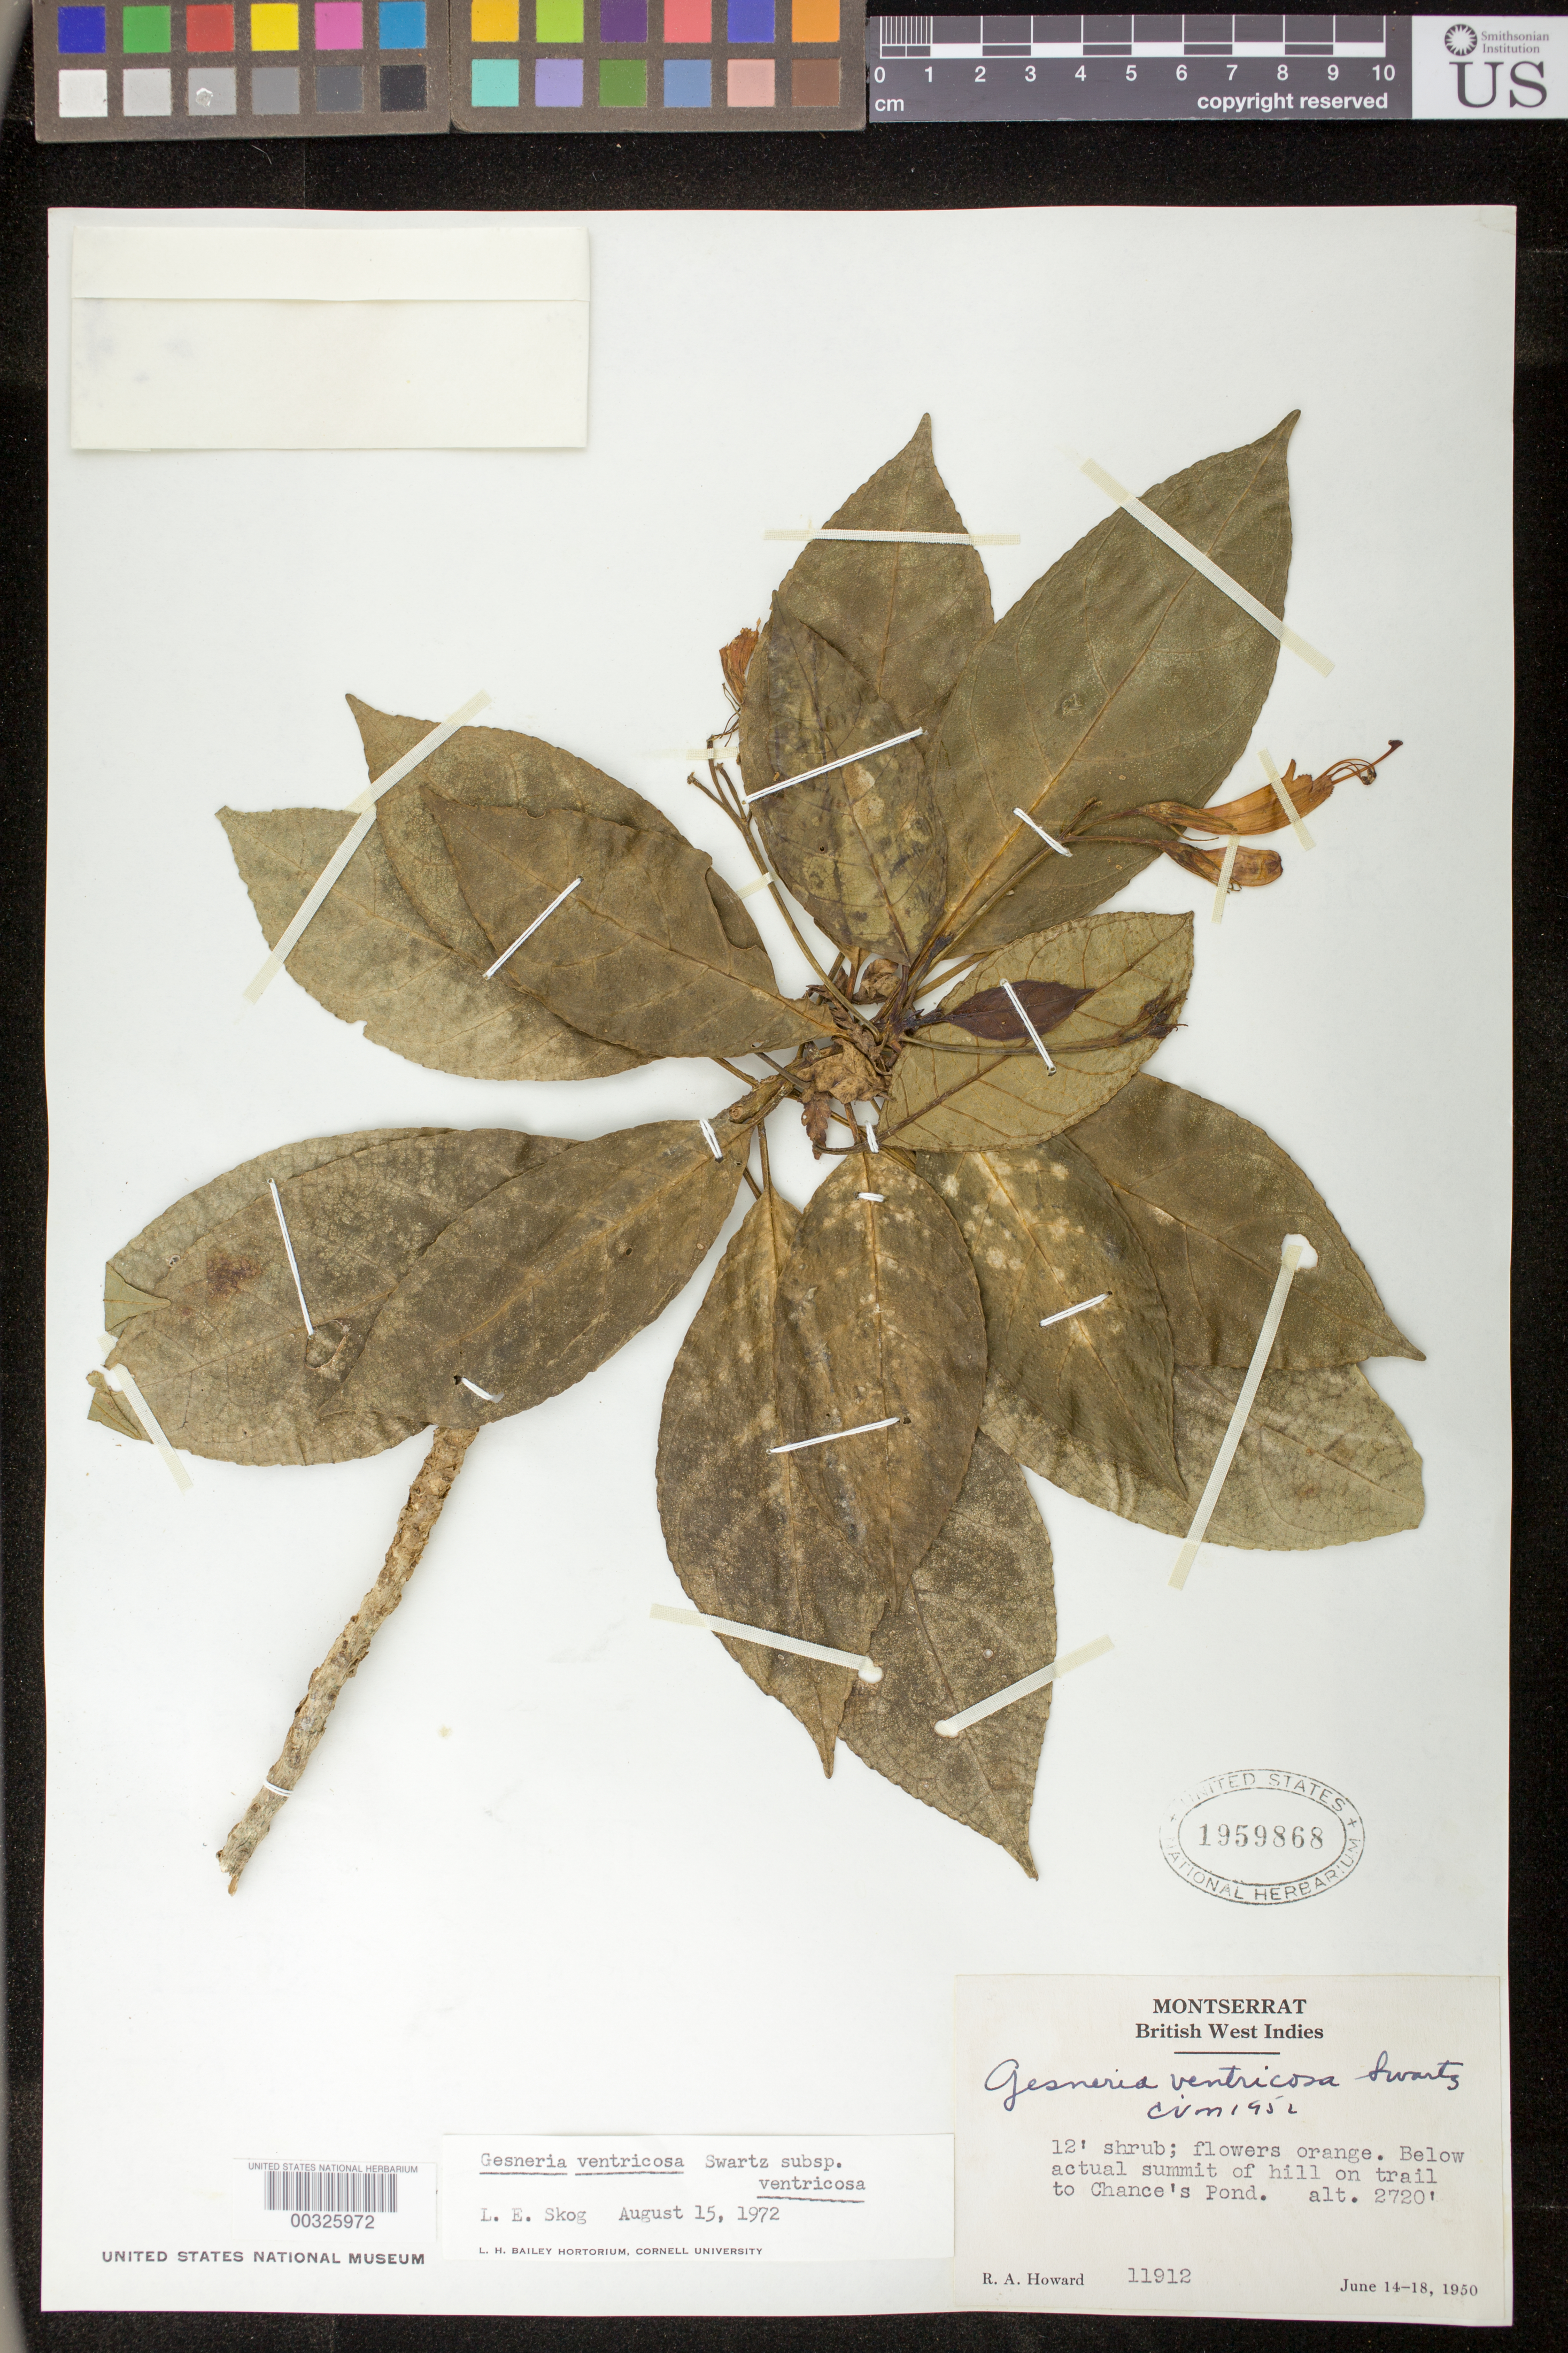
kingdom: Plantae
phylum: Tracheophyta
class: Magnoliopsida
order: Lamiales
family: Gesneriaceae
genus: Gesneria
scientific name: Gesneria ventricosa subsp. ventricosa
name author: Sw.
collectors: R. A. Howard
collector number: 11912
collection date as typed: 14-18 Jun 1950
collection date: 1950-06-14/1950-06-18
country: Montserrat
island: Montserrat I.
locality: Below actual summit of hill on trail to Chance's Pond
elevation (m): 829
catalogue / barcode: US 1959868